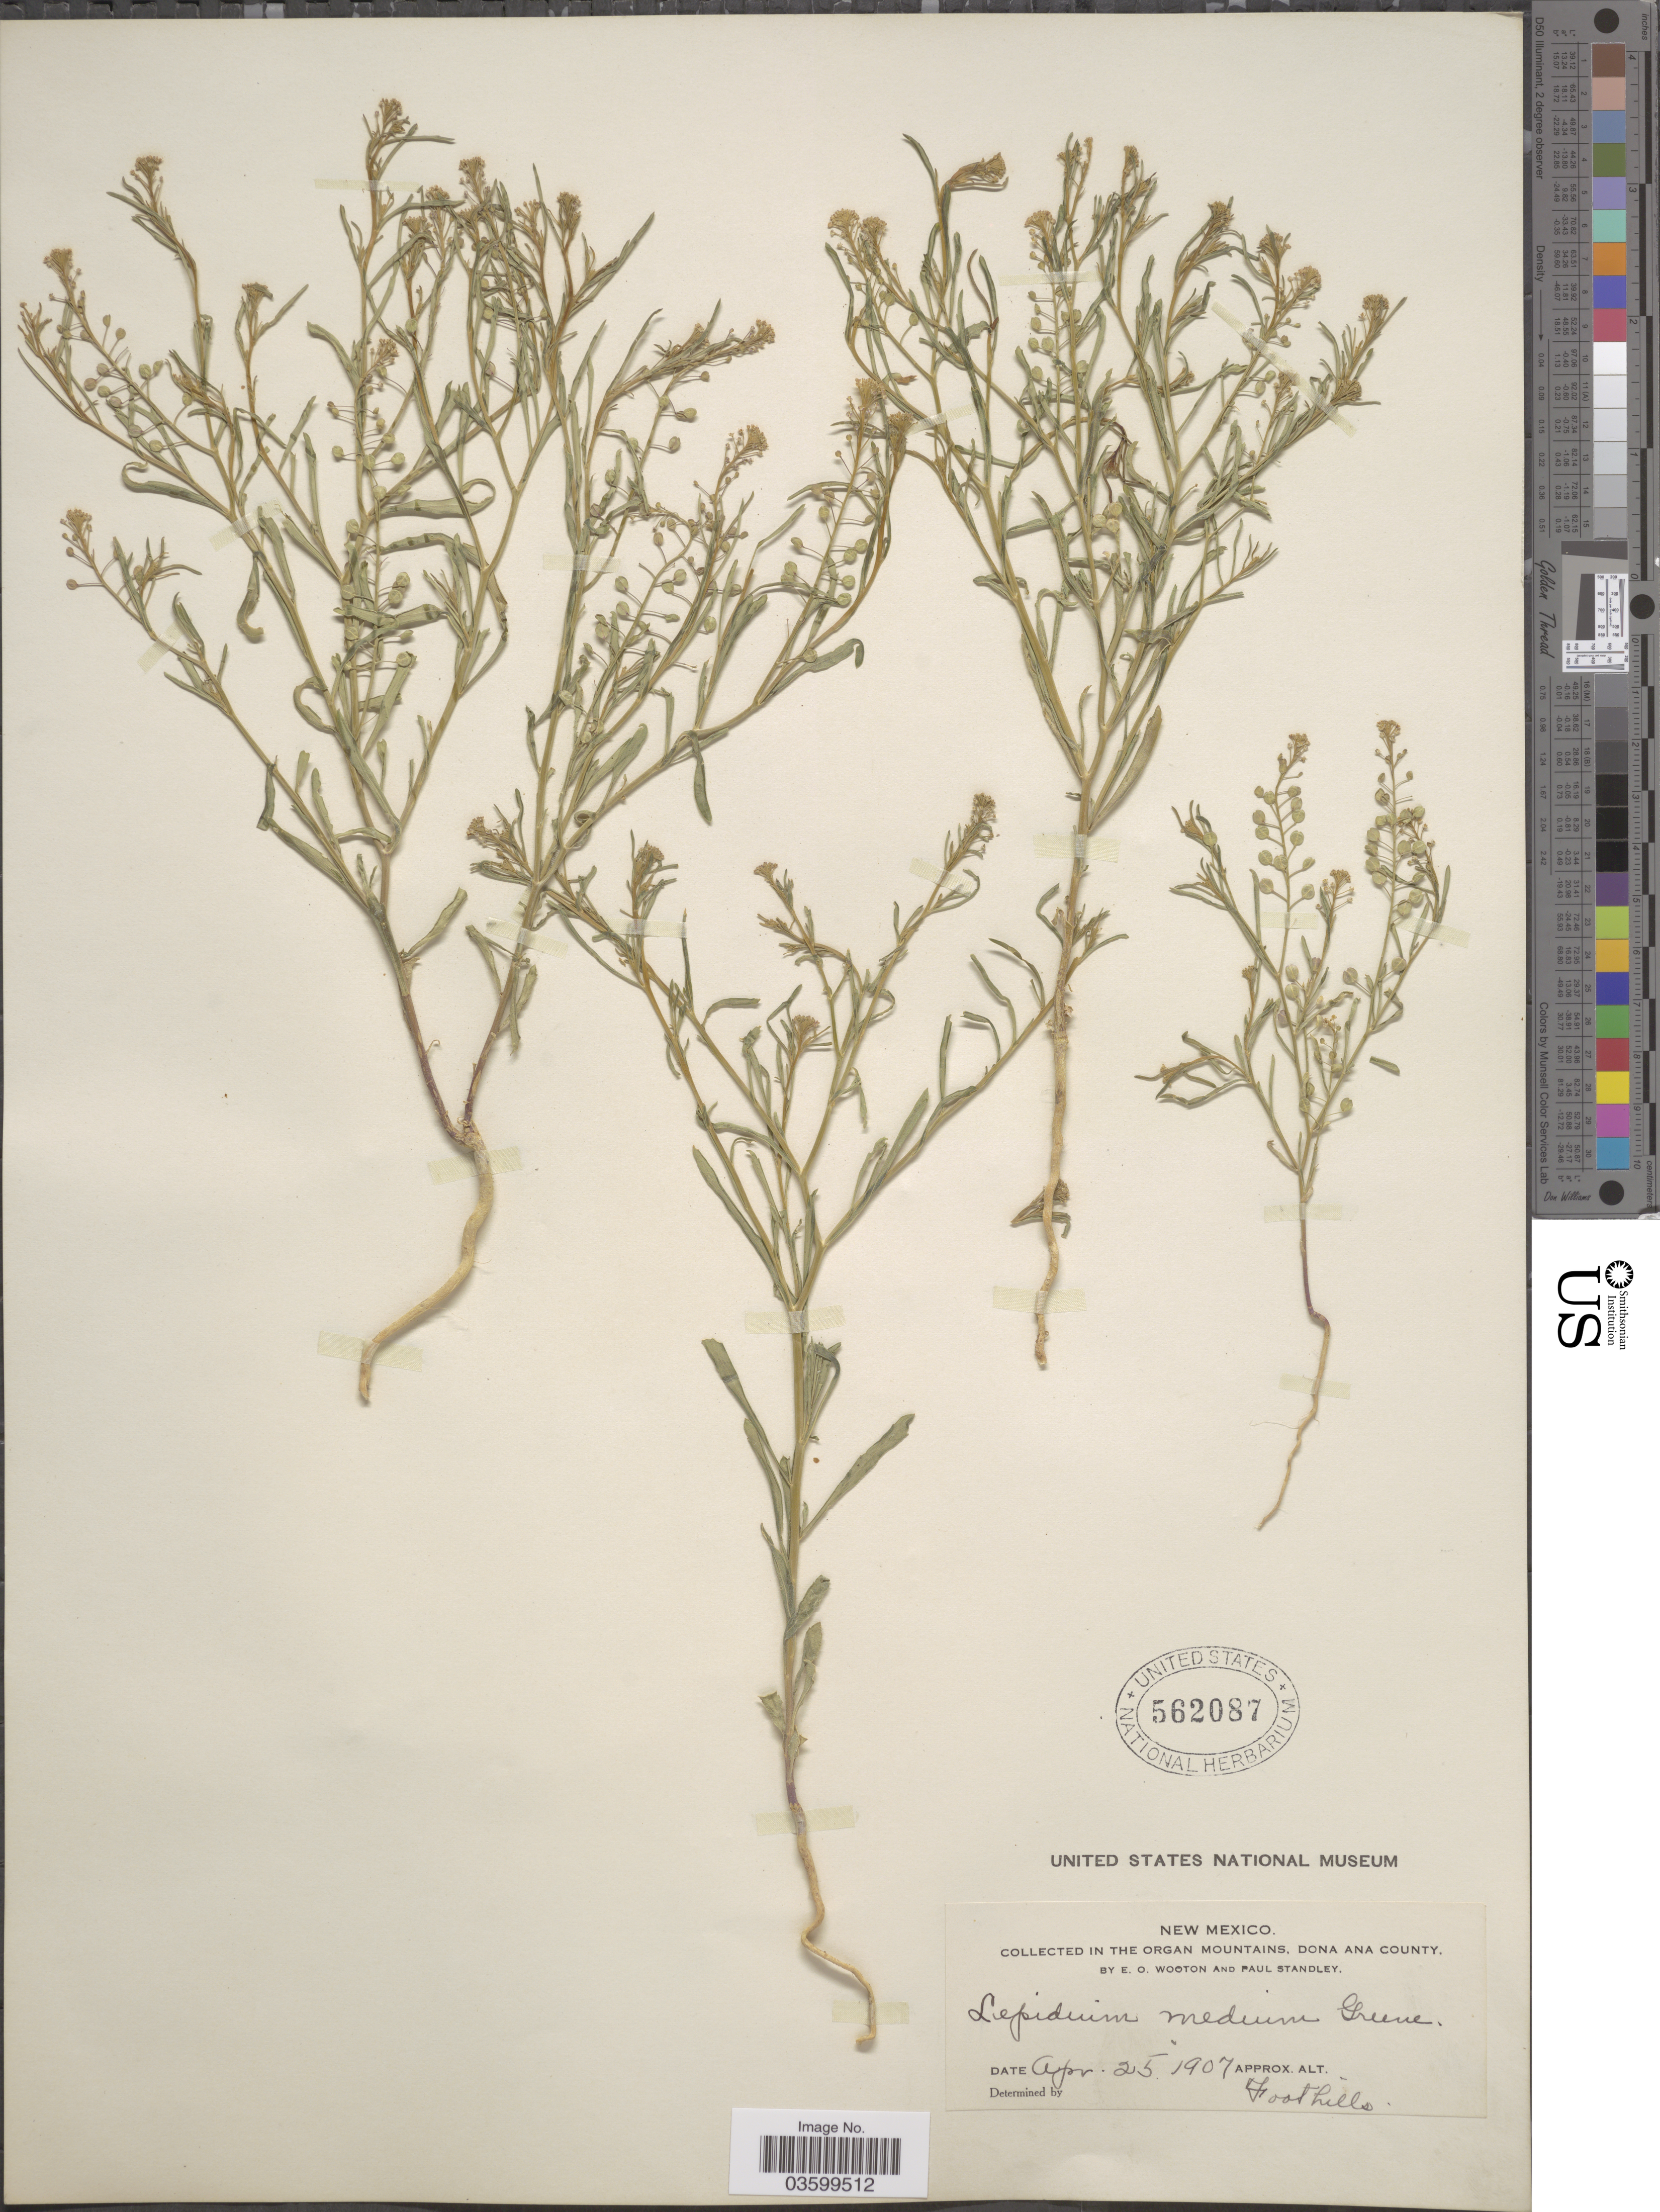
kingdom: Plantae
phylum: Tracheophyta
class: Magnoliopsida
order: Brassicales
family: Brassicaceae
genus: Lepidium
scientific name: Lepidium virginicum var. medium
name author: (Greene) C.L. Hitchc.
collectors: E. O. Wooton & P. C. Standley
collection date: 1907-04-25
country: United States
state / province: New Mexico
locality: The Organ Mountains, Dona Ana County.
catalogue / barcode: US 562087